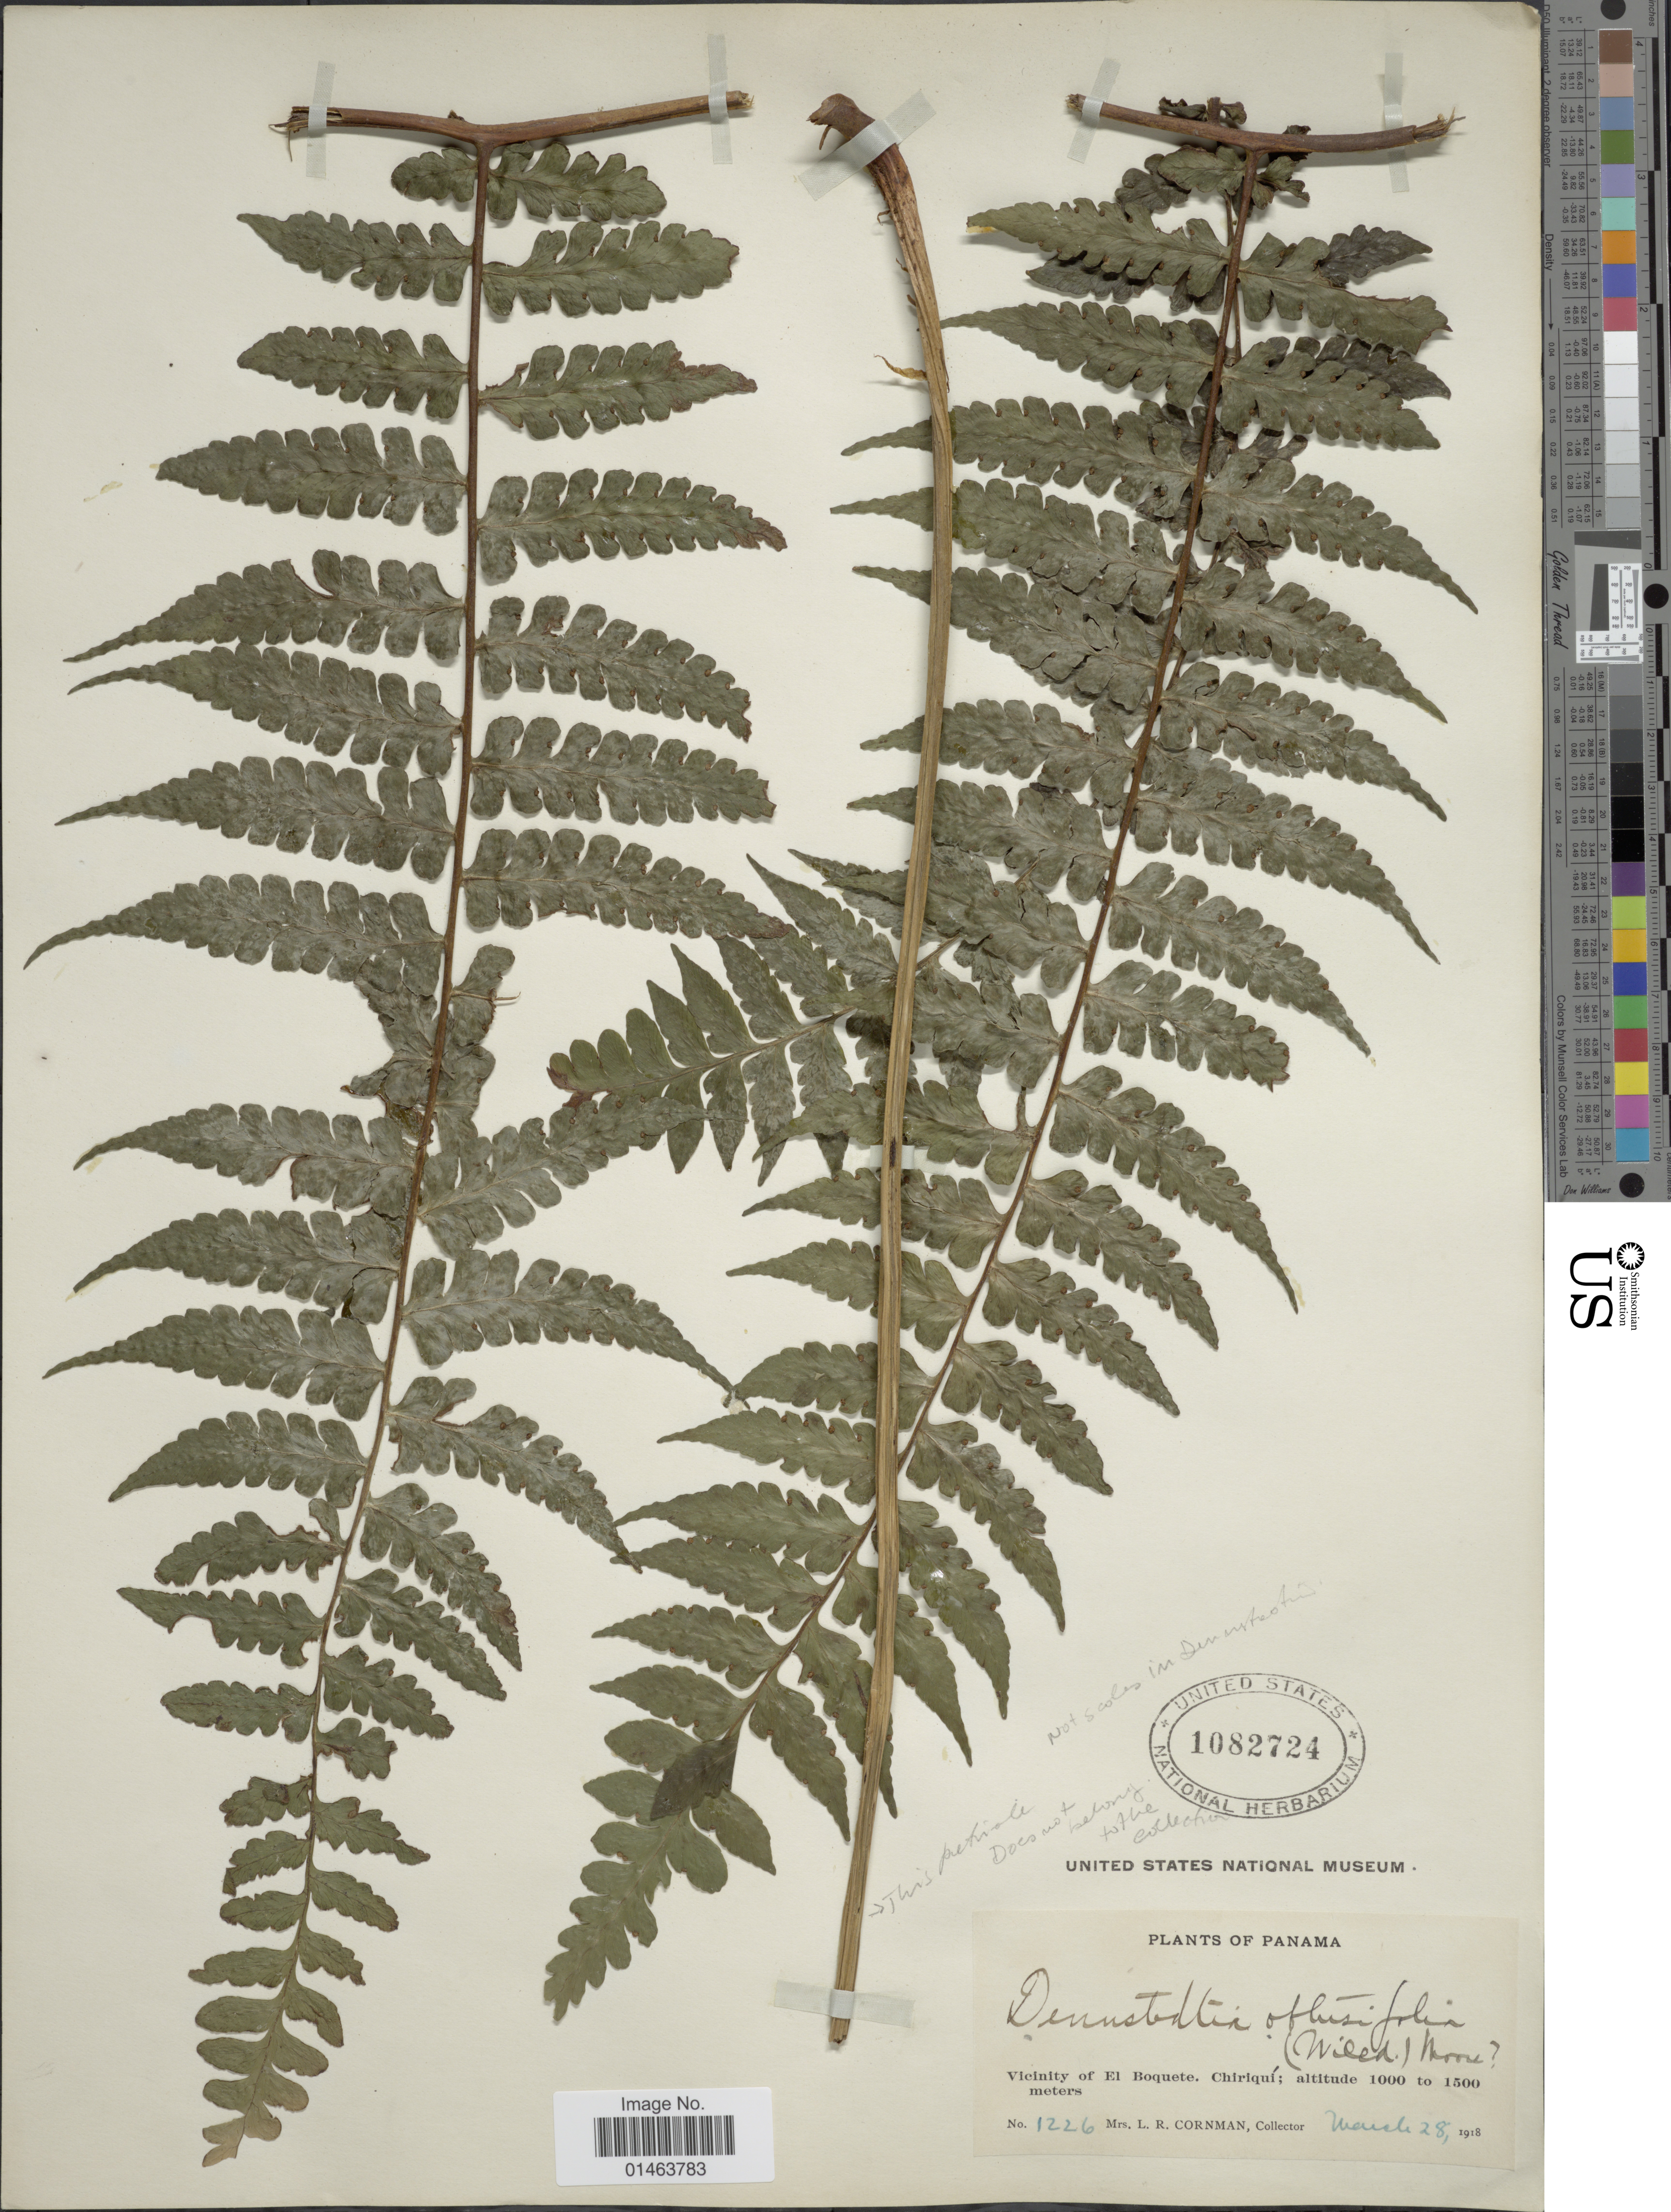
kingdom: Plantae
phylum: Tracheophyta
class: Polypodiopsida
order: Polypodiales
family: Dennstaedtiaceae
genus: Dennstaedtia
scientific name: Dennstaedtia auriculata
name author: Navarr. & B. Øllg.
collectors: L. Cornman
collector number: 1226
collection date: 1918-03-28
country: Panama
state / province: Chiriqui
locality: Panama, Vicinity of El Boquete.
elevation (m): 1000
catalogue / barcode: US 18082724